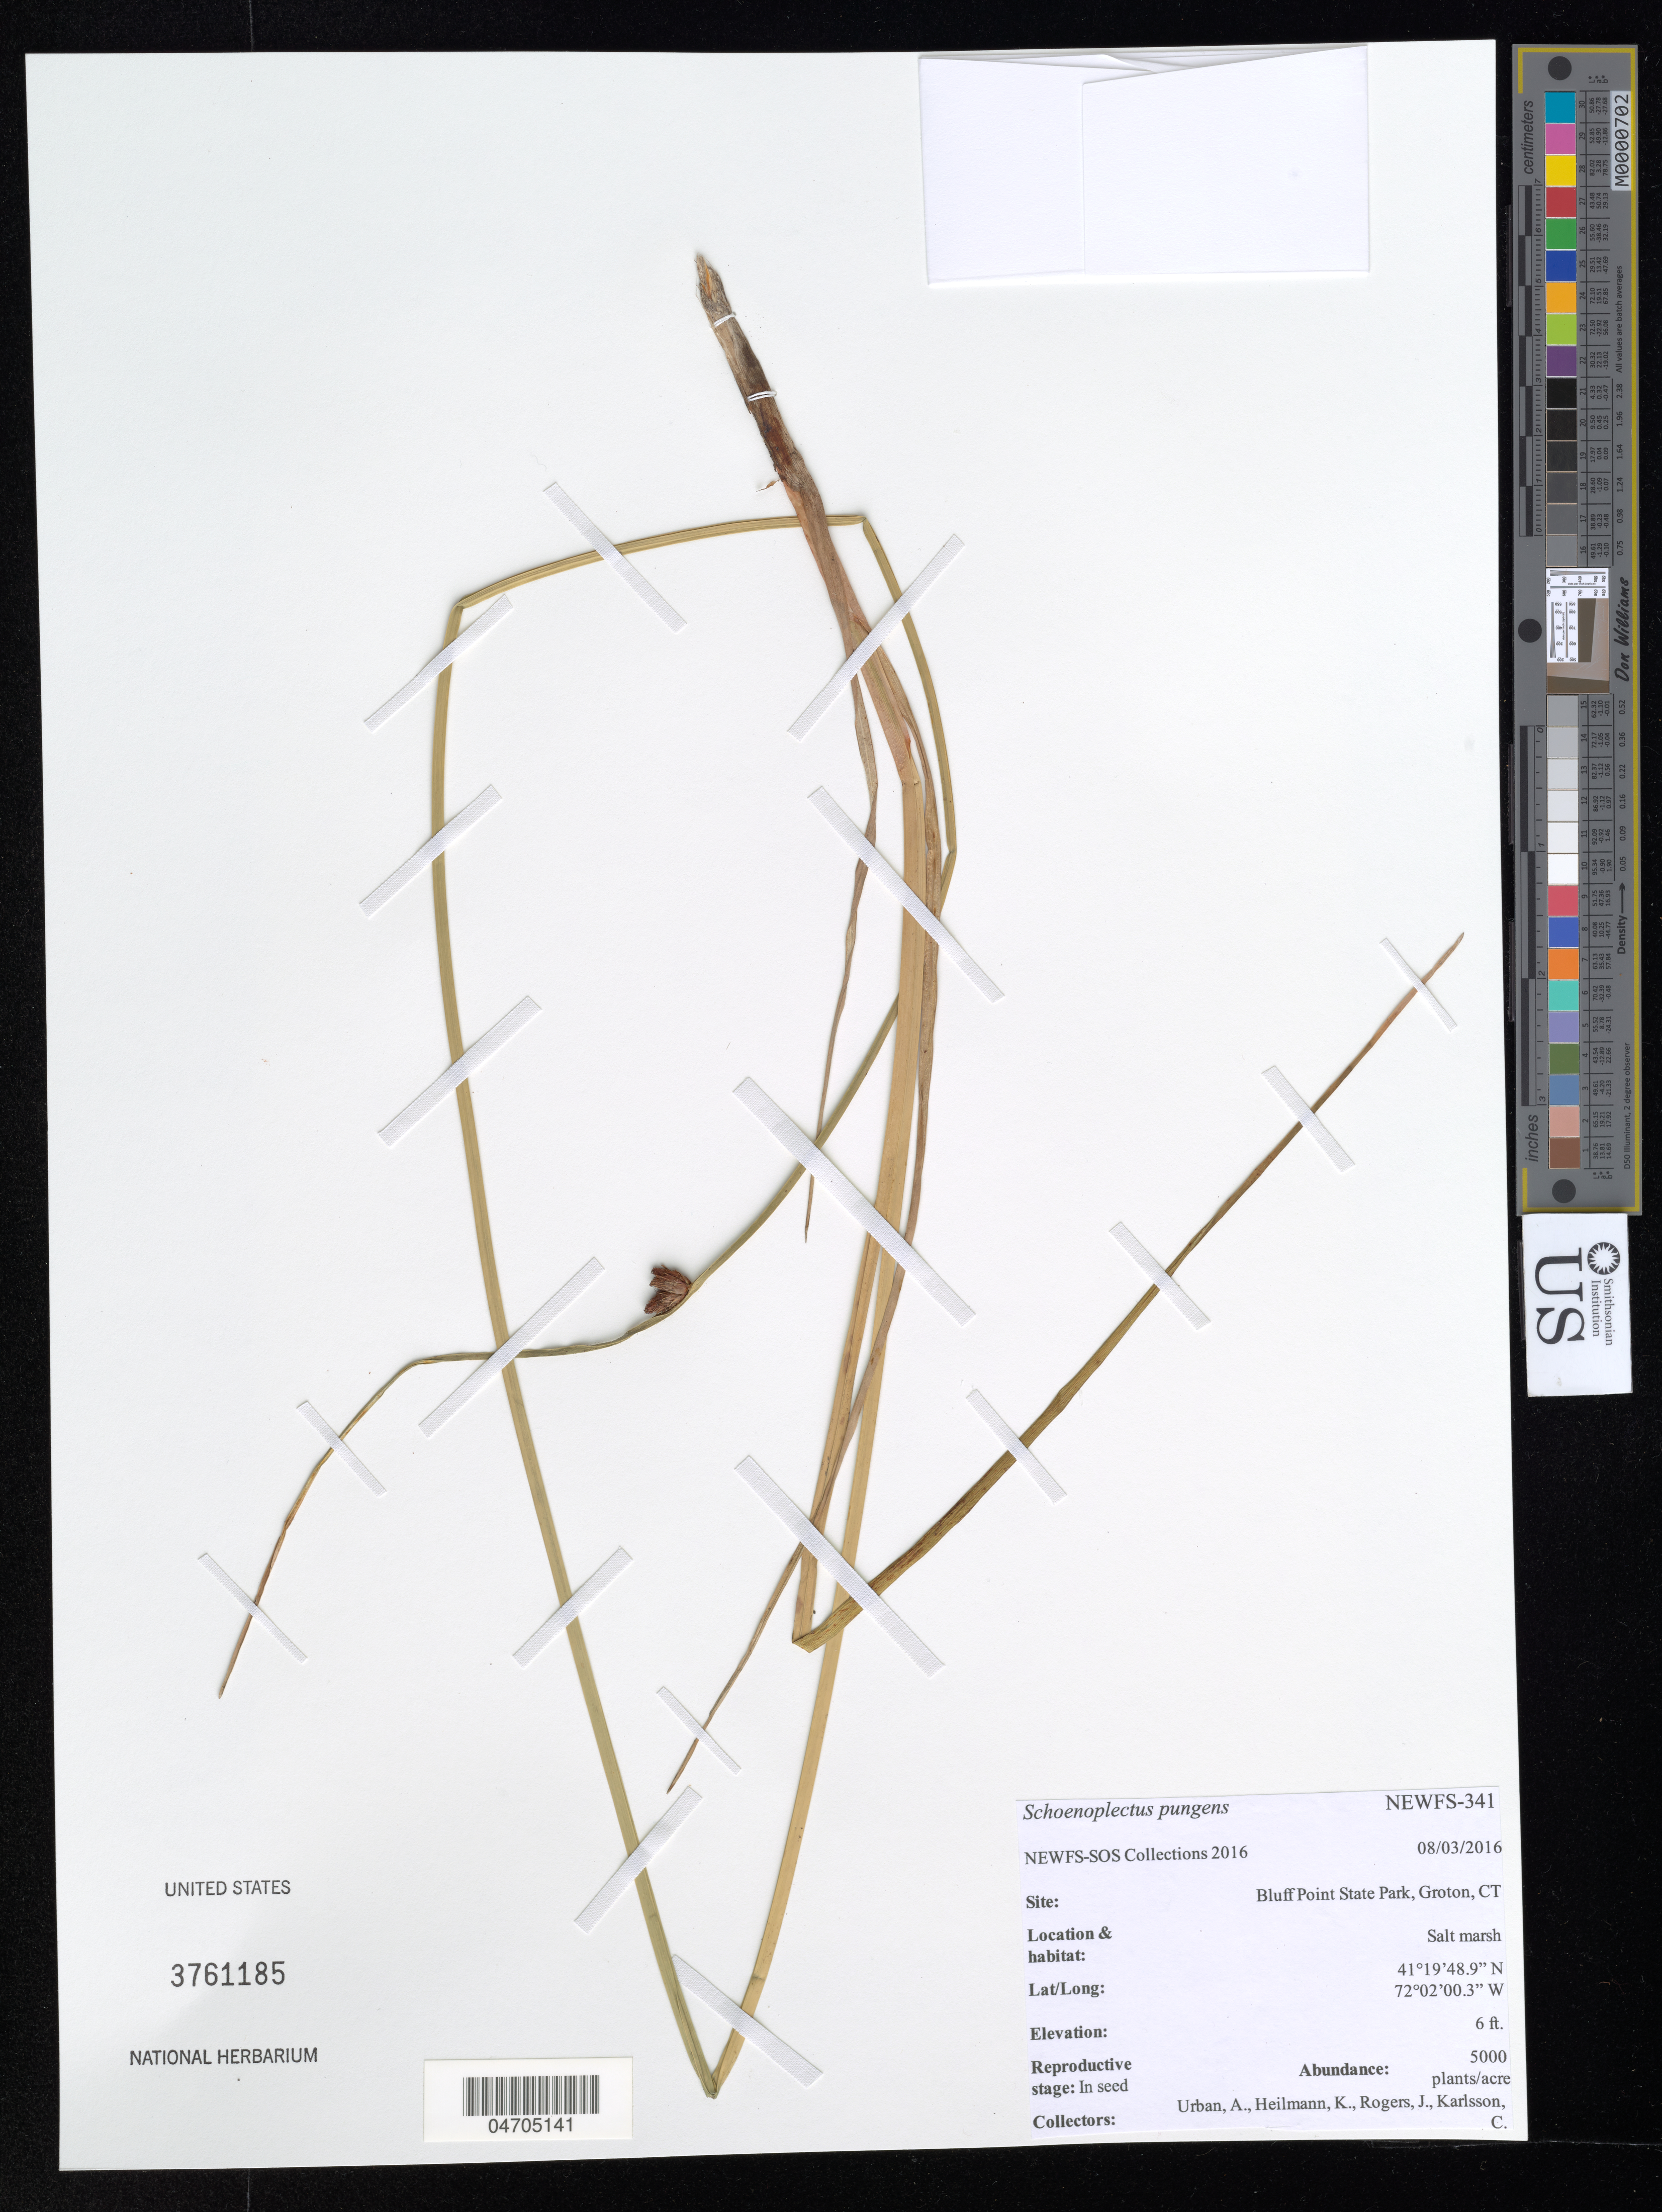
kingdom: Plantae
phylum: Tracheophyta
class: Liliopsida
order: Poales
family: Cyperaceae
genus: Schoenoplectus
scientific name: Schoenoplectus pungens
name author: (Vahl) Palla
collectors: A. Urban, K. Heilmann, J. Rogers & C. Karlsson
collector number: NEWFS-341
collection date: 2016-08-03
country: United States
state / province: Connecticut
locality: Site: Bluff Point State Park, Groton. Salt marsh.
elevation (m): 2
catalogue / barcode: US 3761185